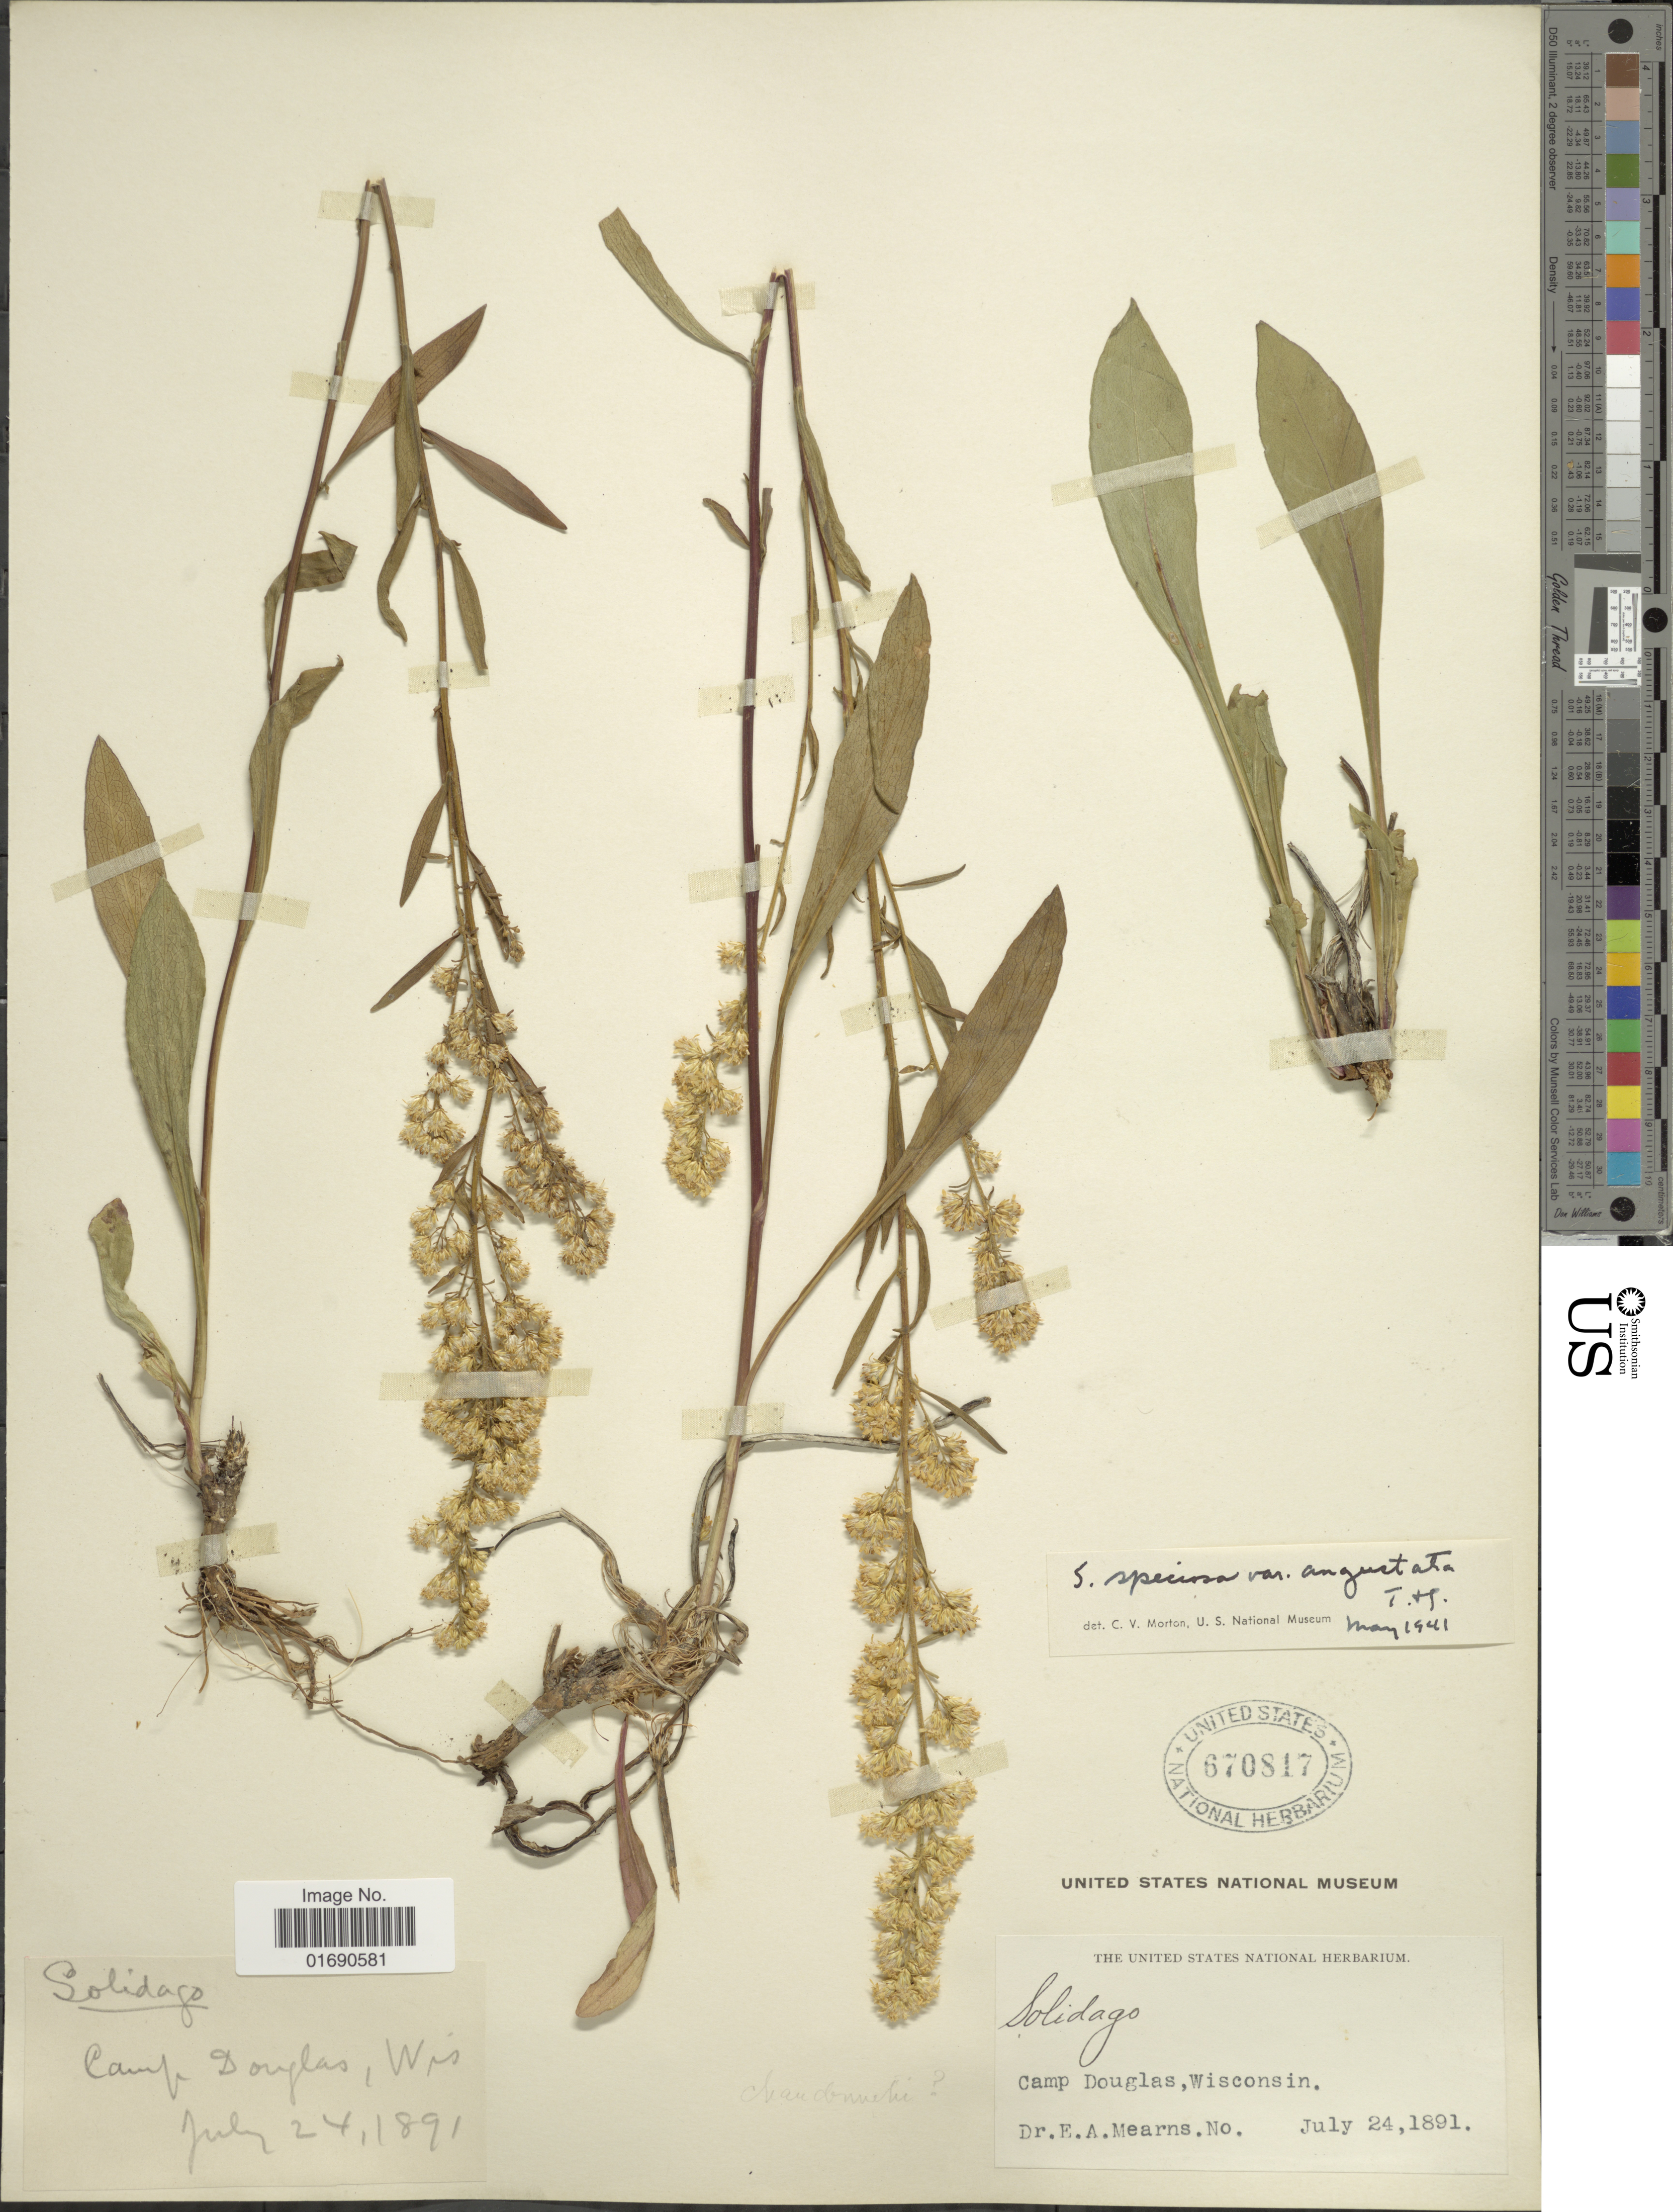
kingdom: Plantae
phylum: Tracheophyta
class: Magnoliopsida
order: Asterales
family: Asteraceae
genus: Solidago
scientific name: Solidago speciosa var. angustata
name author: Torr. & A. Gray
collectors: E. A. Mearns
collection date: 1891-07-24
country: United States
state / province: Wisconsin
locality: Camp Douglas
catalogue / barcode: US 670817